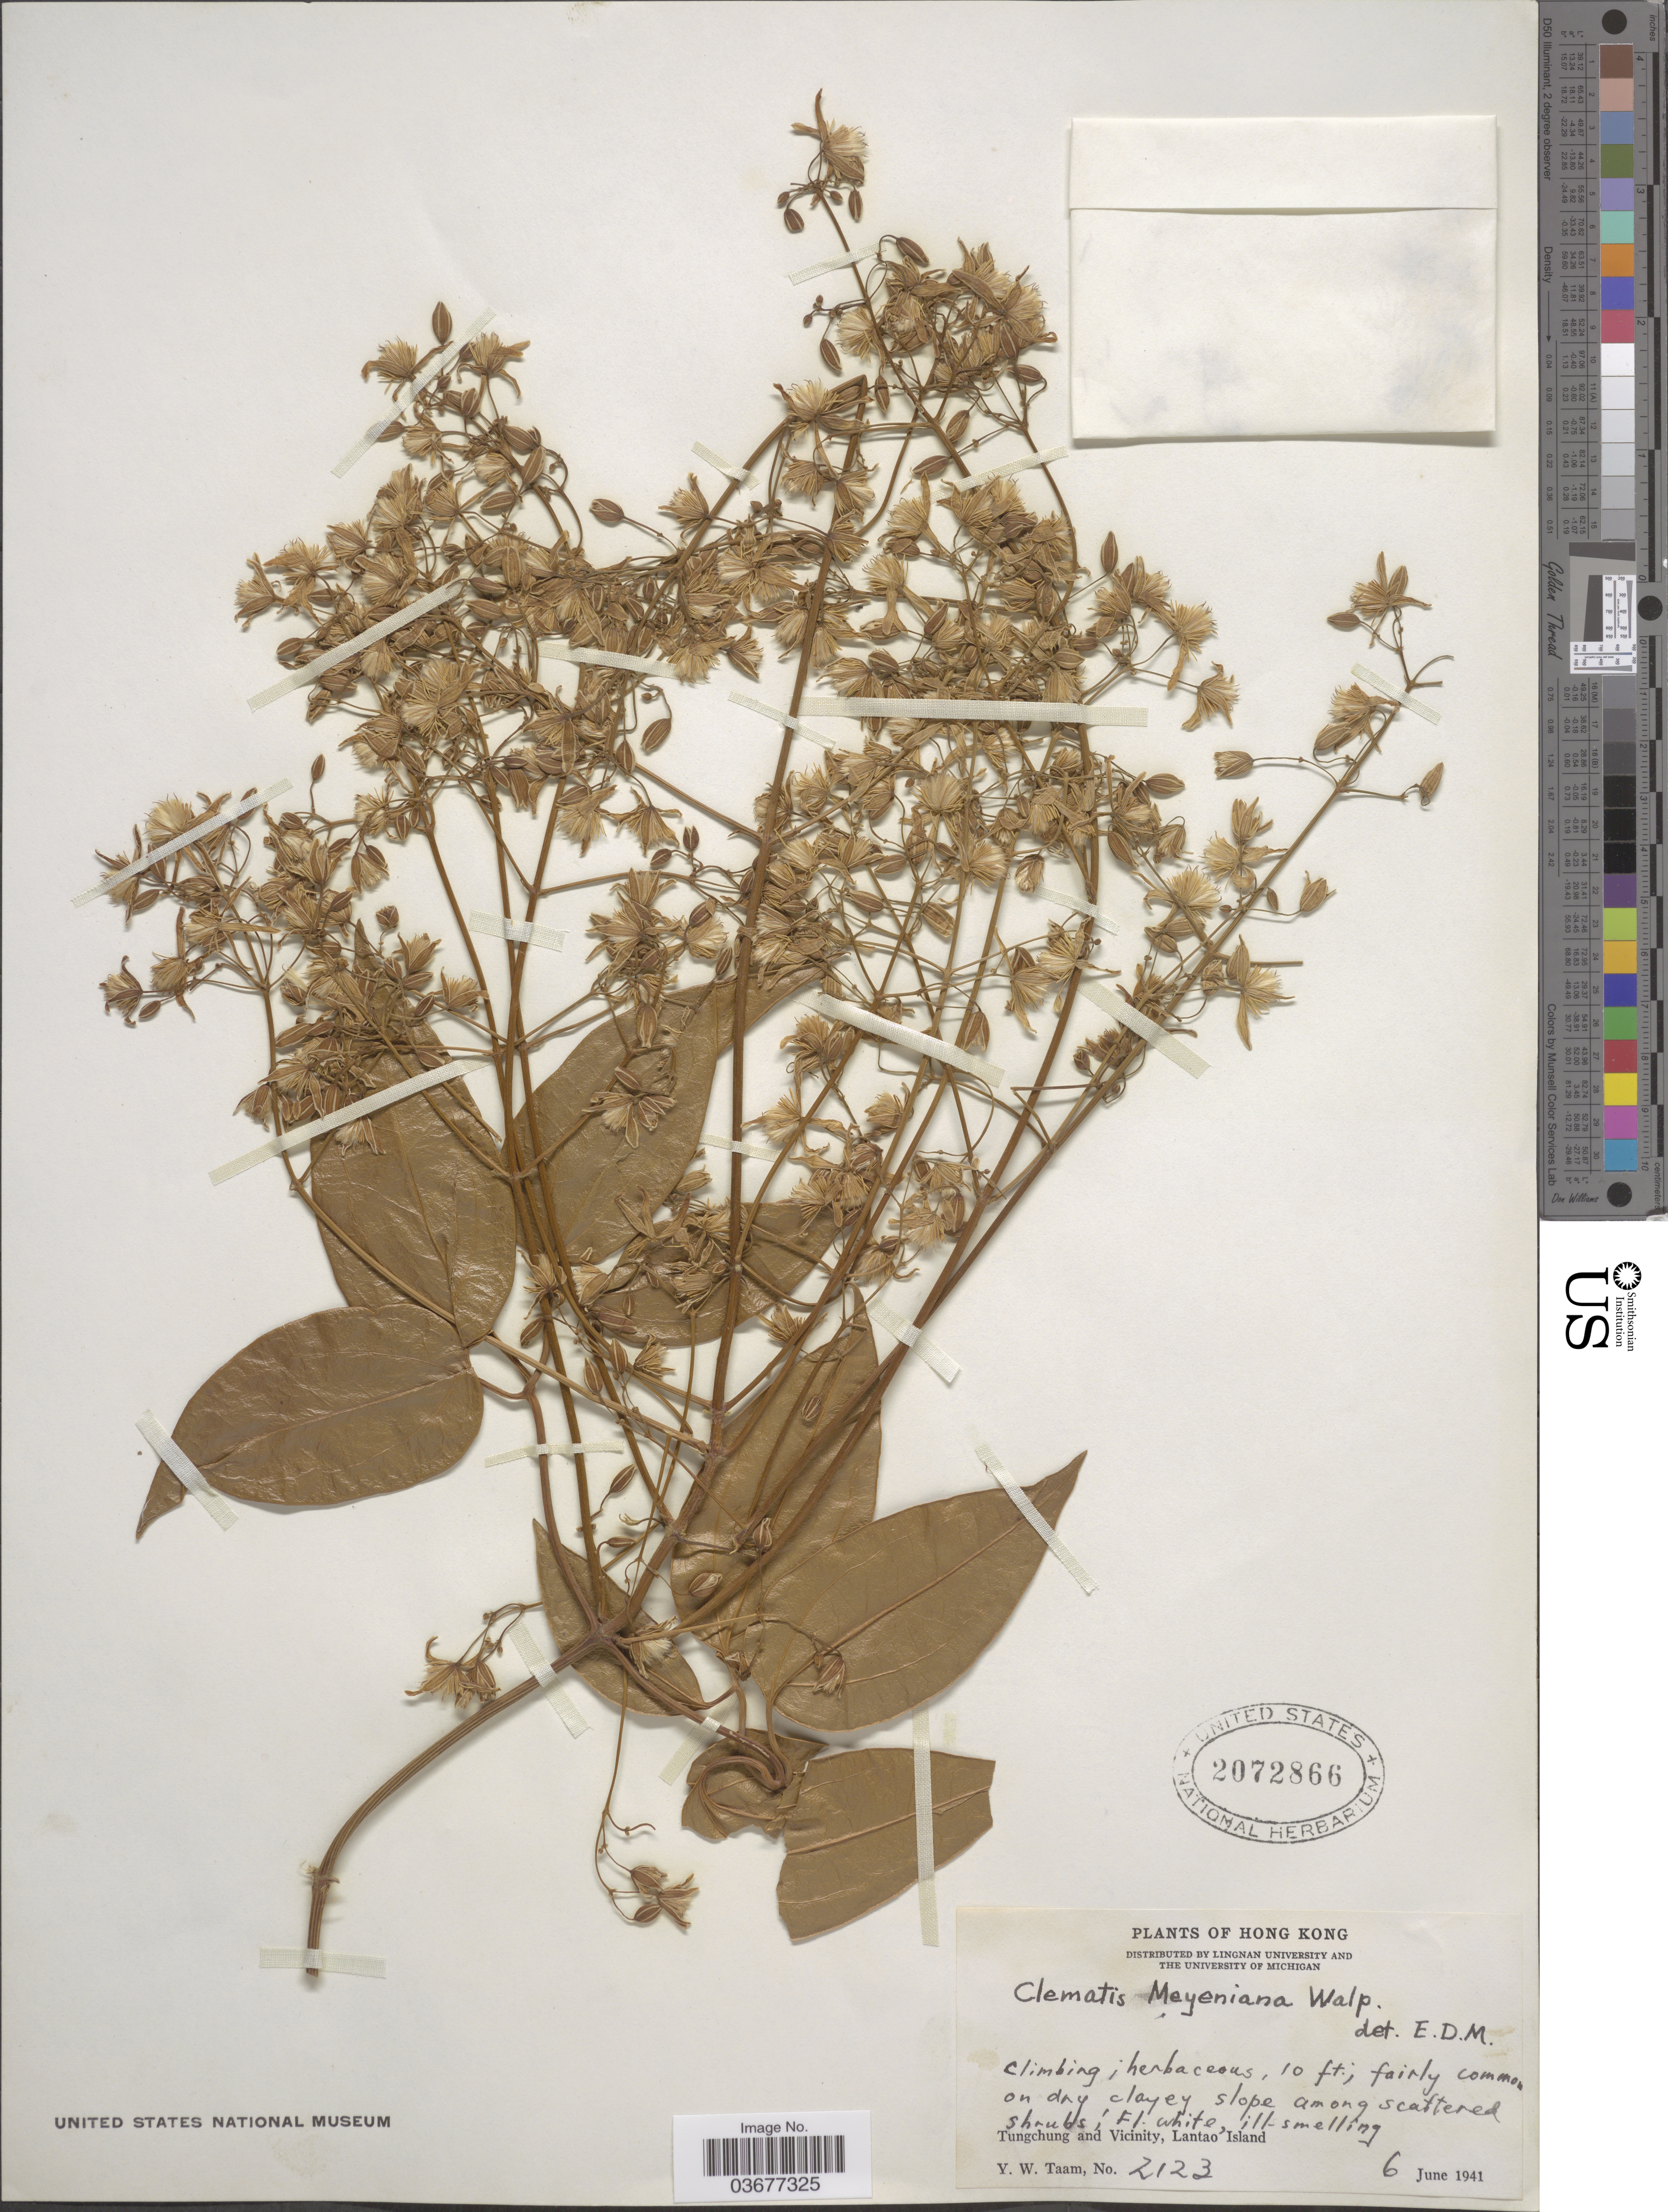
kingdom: Plantae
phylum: Tracheophyta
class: Magnoliopsida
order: Ranunculales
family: Ranunculaceae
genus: Clematis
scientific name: Clematis meyeniana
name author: Walp.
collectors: Y. W. Taam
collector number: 2123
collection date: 1941-06-06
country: China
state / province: Hong Kong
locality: Tungchung and Vicinity, Lantao Island.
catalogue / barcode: US 2072866